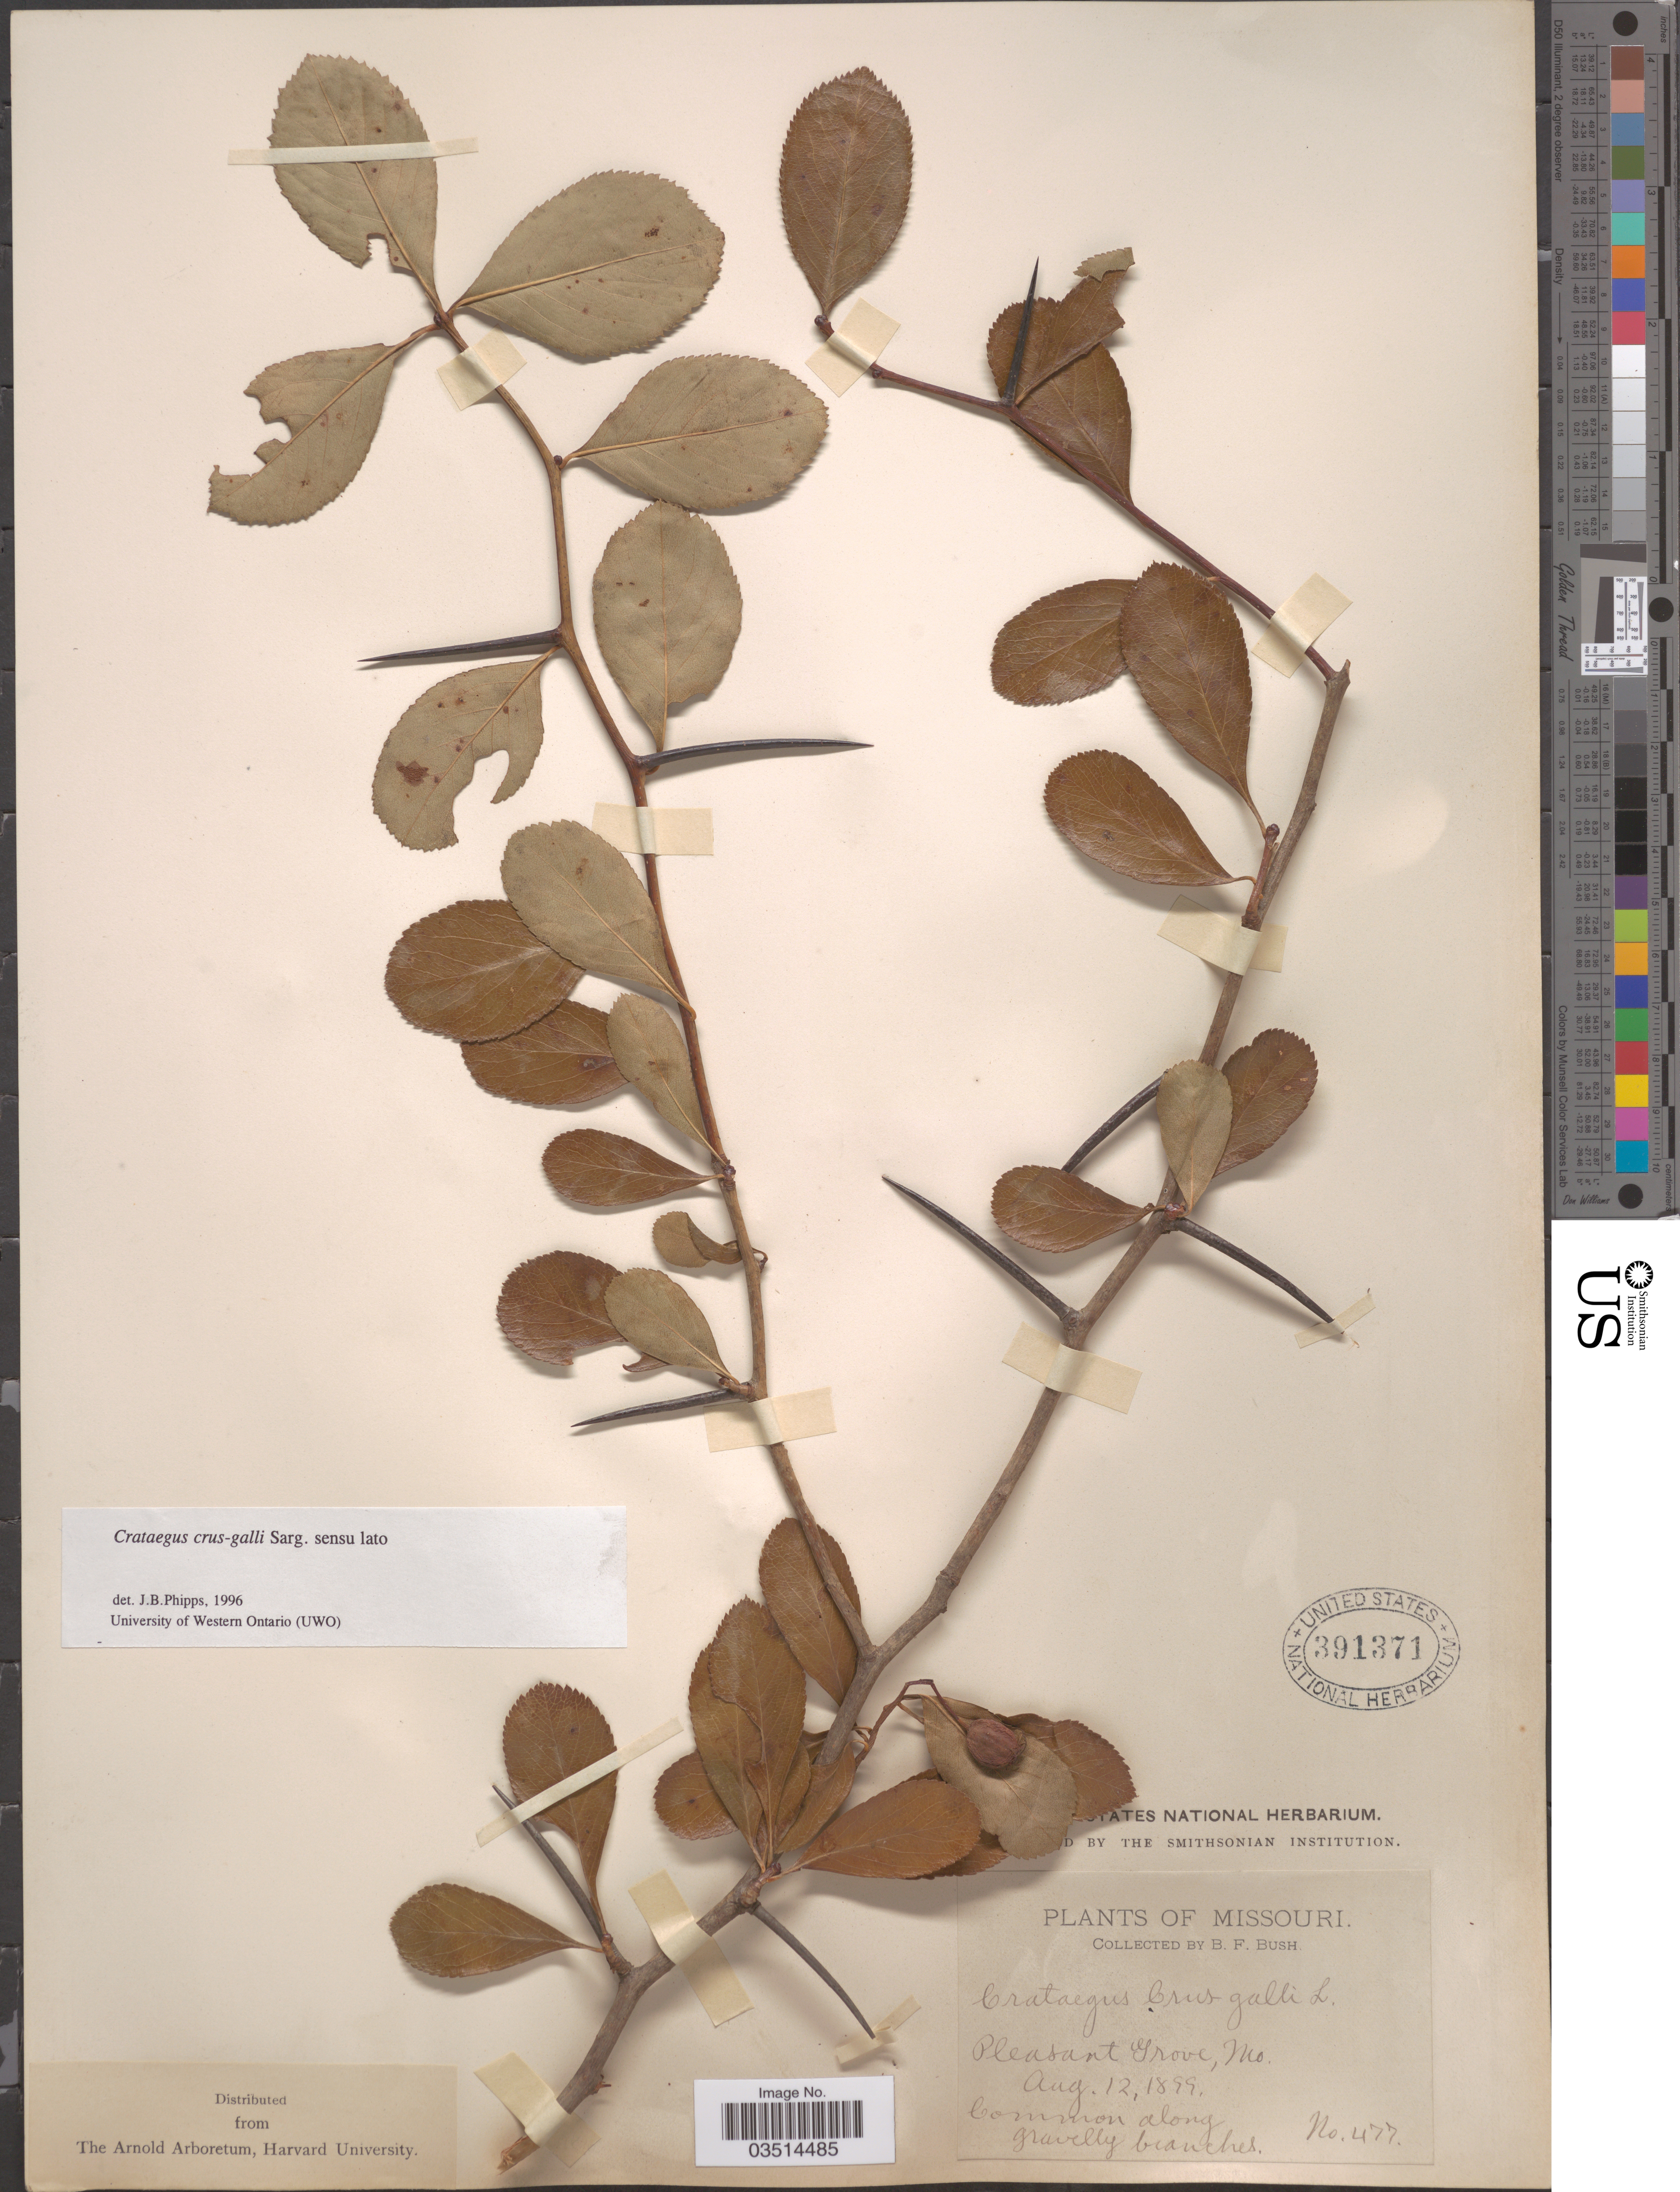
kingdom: Plantae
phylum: Tracheophyta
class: Magnoliopsida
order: Rosales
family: Rosaceae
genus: Crataegus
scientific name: Crataegus crus-galli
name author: L.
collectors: B. F. Bush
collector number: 477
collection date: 1899-08-12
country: United States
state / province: Missouri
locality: Pleasant Grove.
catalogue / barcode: US 391371